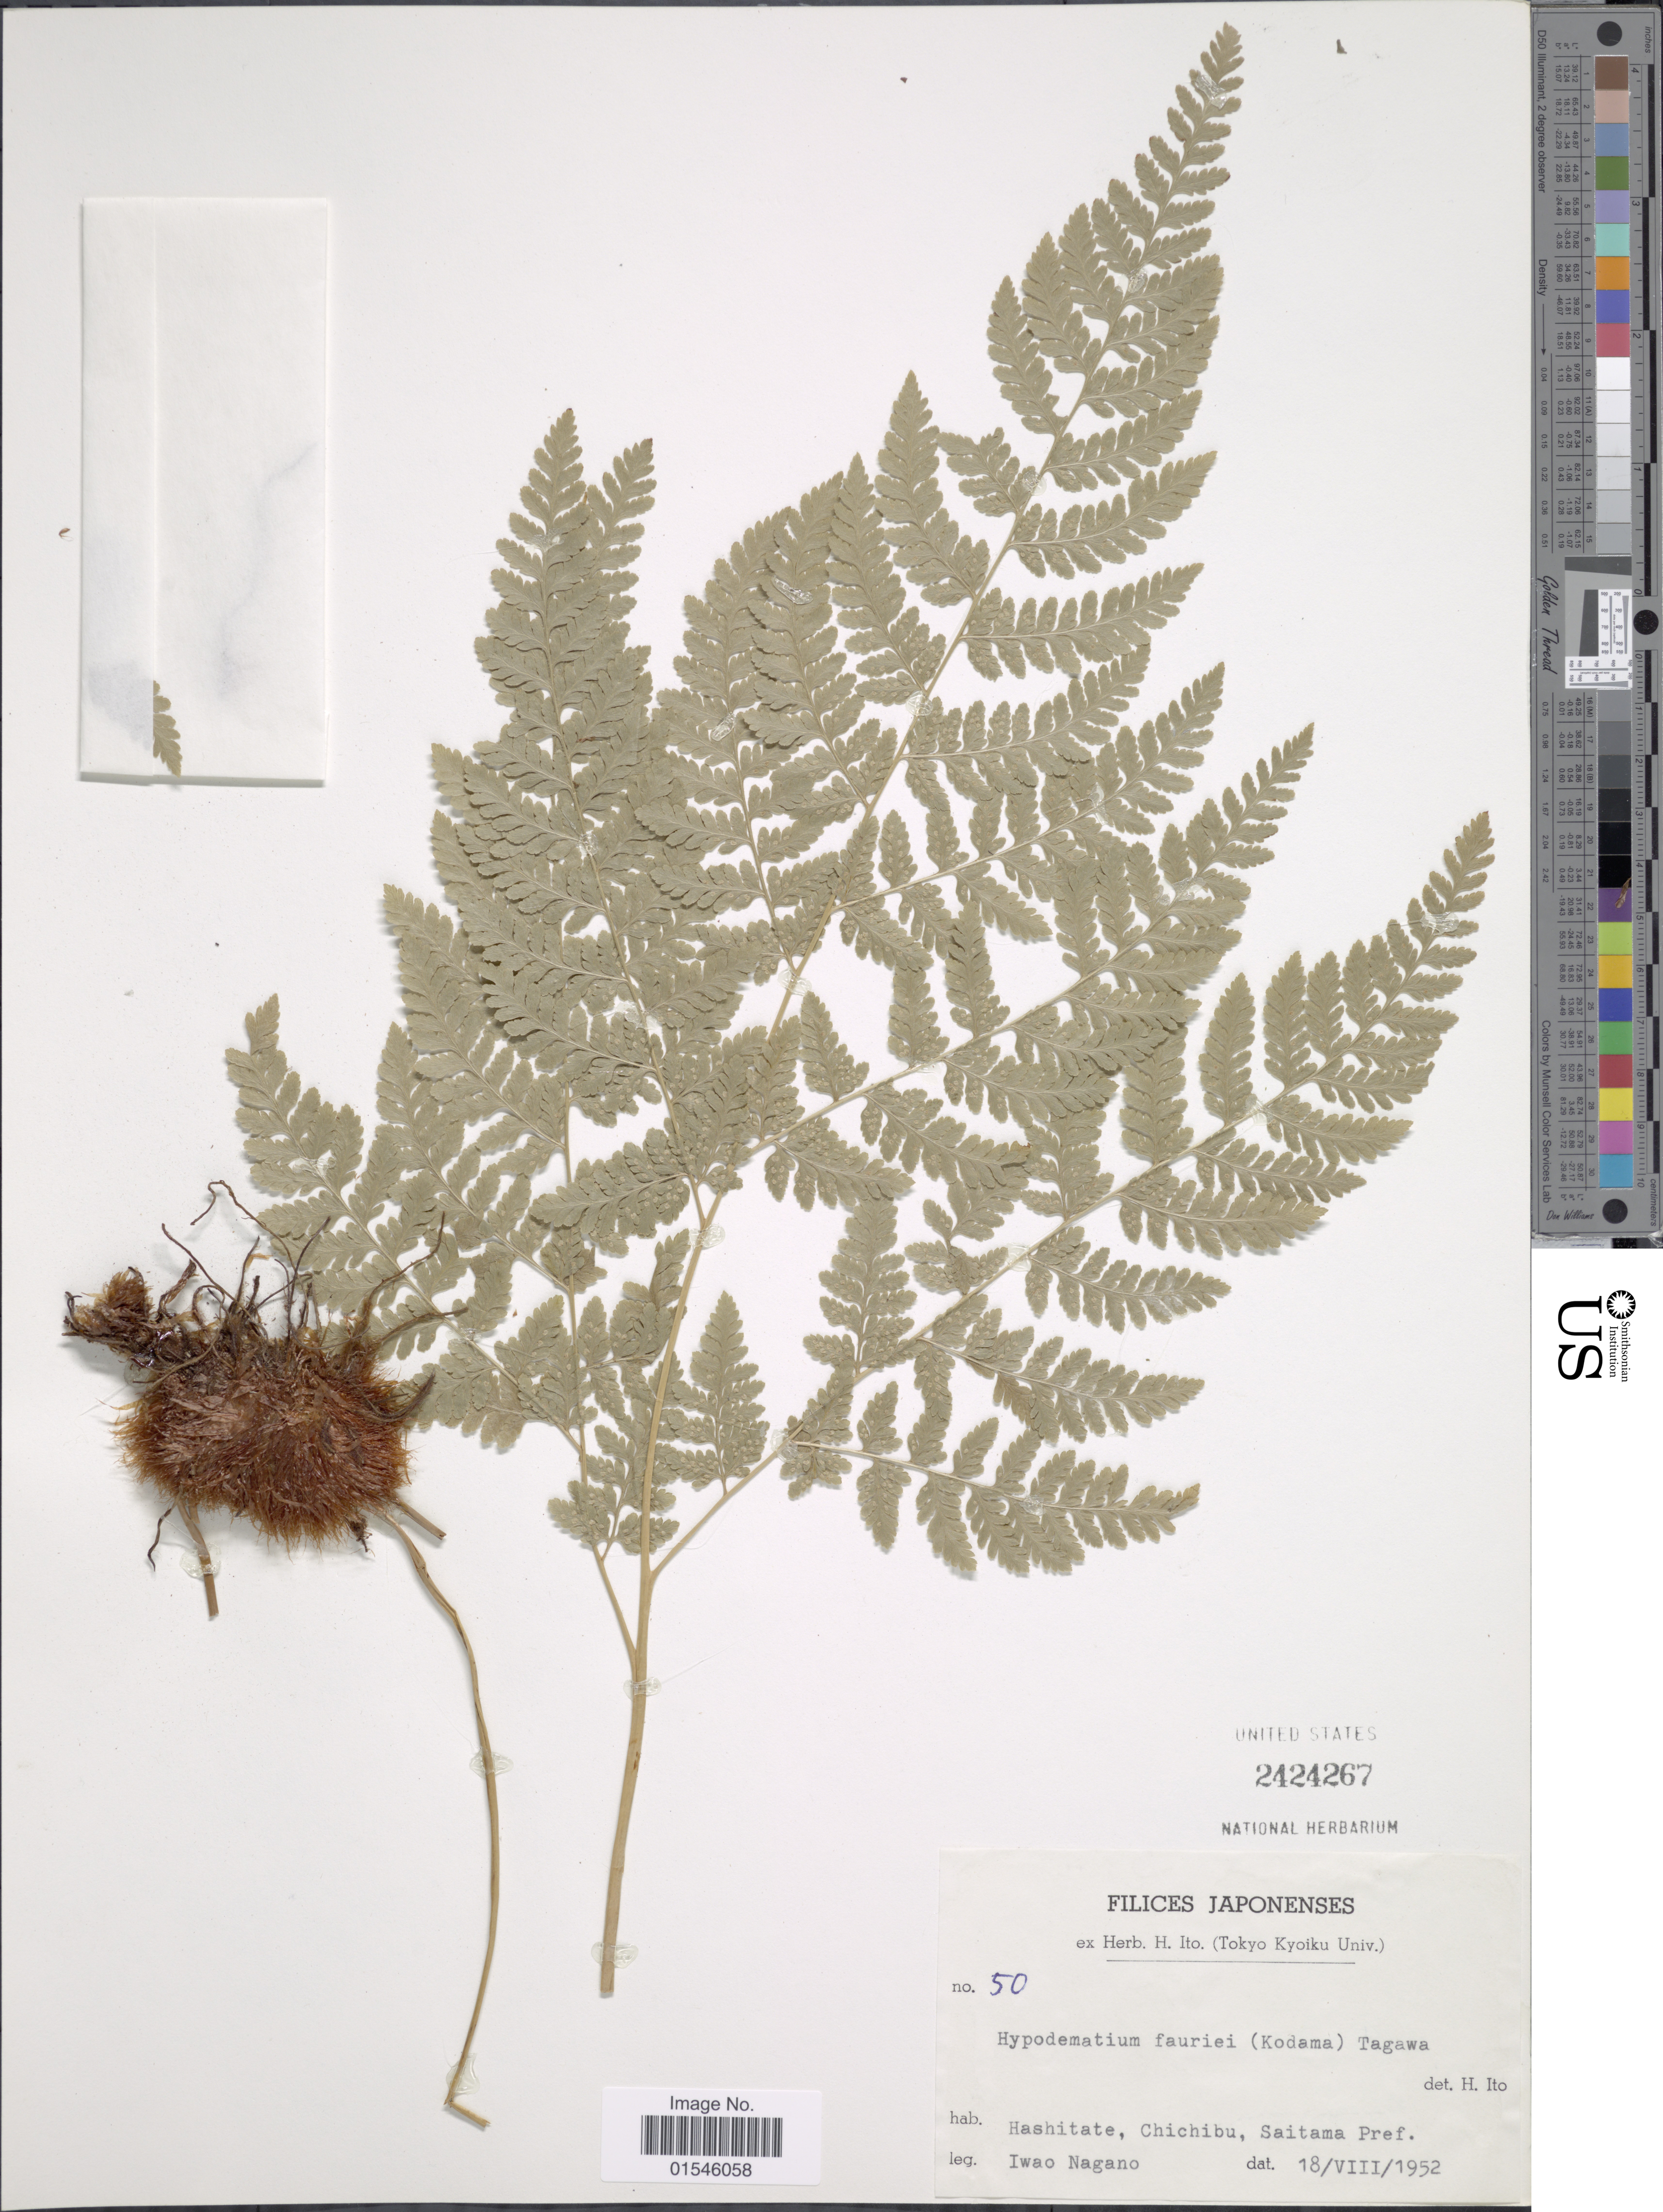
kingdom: Plantae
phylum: Tracheophyta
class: Polypodiopsida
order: Polypodiales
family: Hypodematiaceae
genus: Hypodematium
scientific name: Hypodematium crenatum subsp. fauriei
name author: (Kodama) K. Iwats.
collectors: I. Nagano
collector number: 50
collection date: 1952-08-18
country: Japan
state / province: Saitama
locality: Hashitate, Chichibu, Saitama Pref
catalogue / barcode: US 2424267